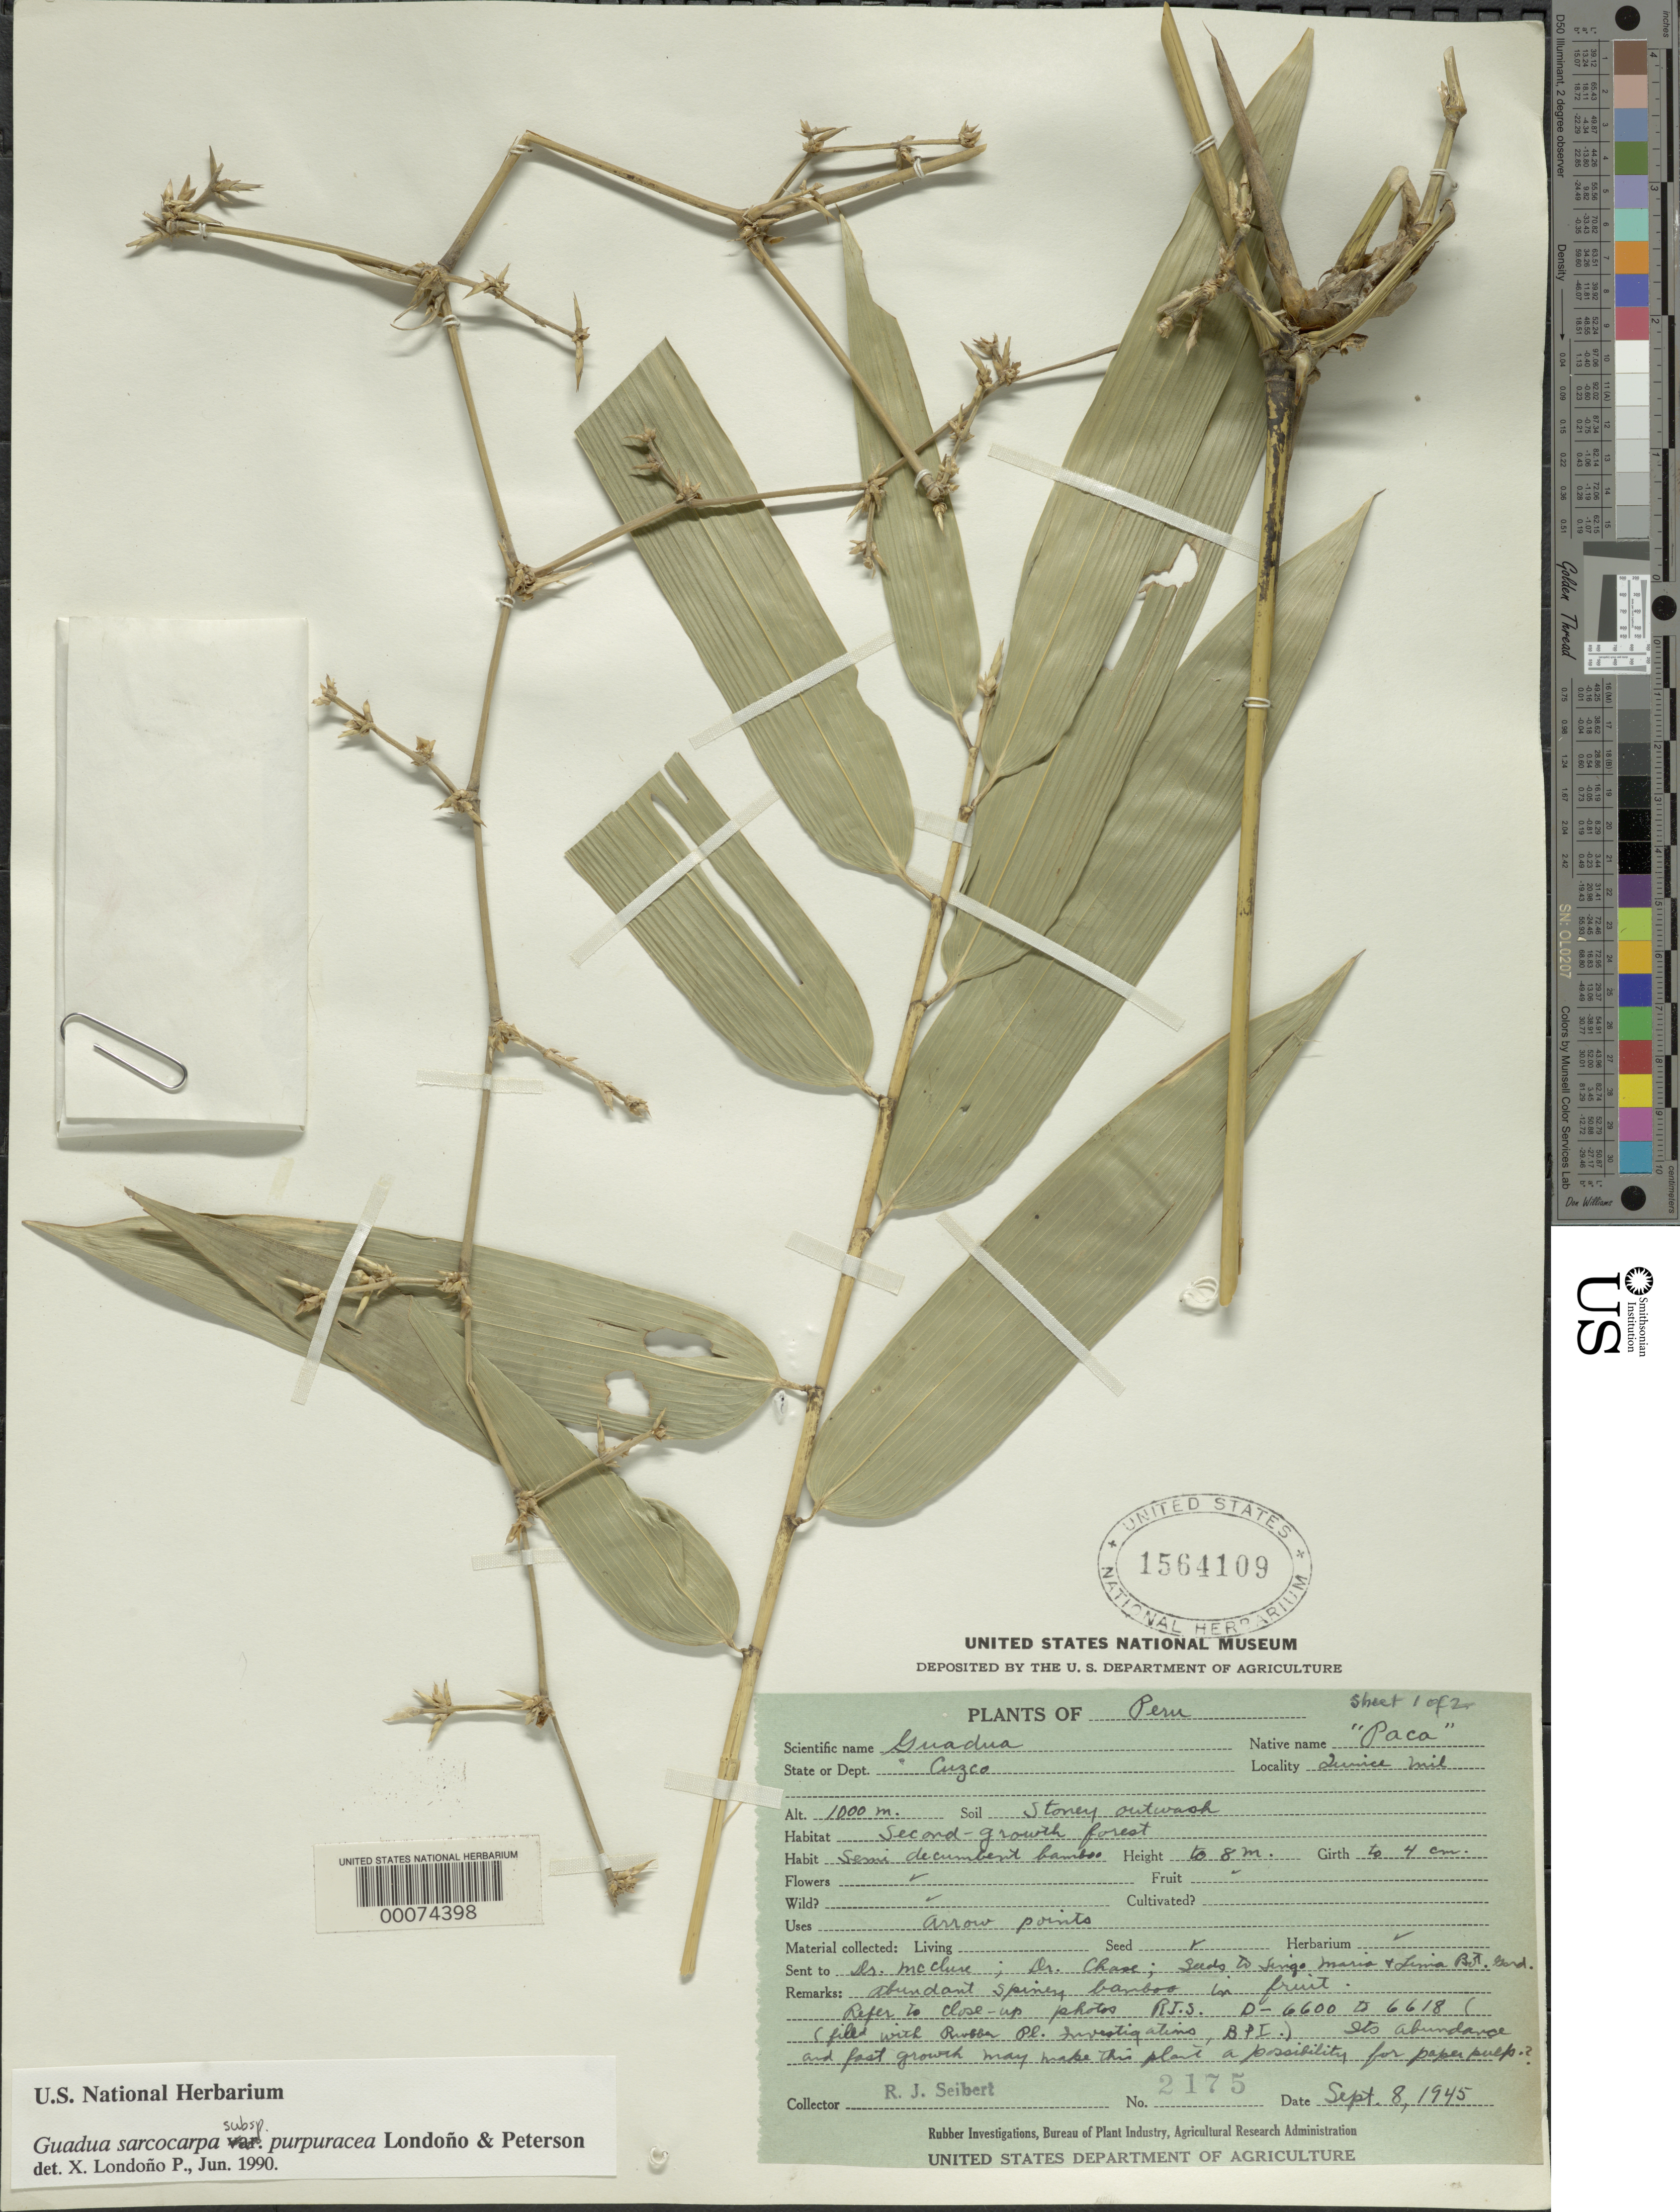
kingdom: Plantae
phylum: Tracheophyta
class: Liliopsida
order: Poales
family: Poaceae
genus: Guadua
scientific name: Guadua weberbaueri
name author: Pilg.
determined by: McMurchie, Elizabeth, (UNITED STATES)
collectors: R. J. Seibert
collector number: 2175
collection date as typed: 08 Sep 1945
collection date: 1945-09-08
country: Peru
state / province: Cusco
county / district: Quispicanchis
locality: Quince Mil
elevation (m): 1000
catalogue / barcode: US 1564109